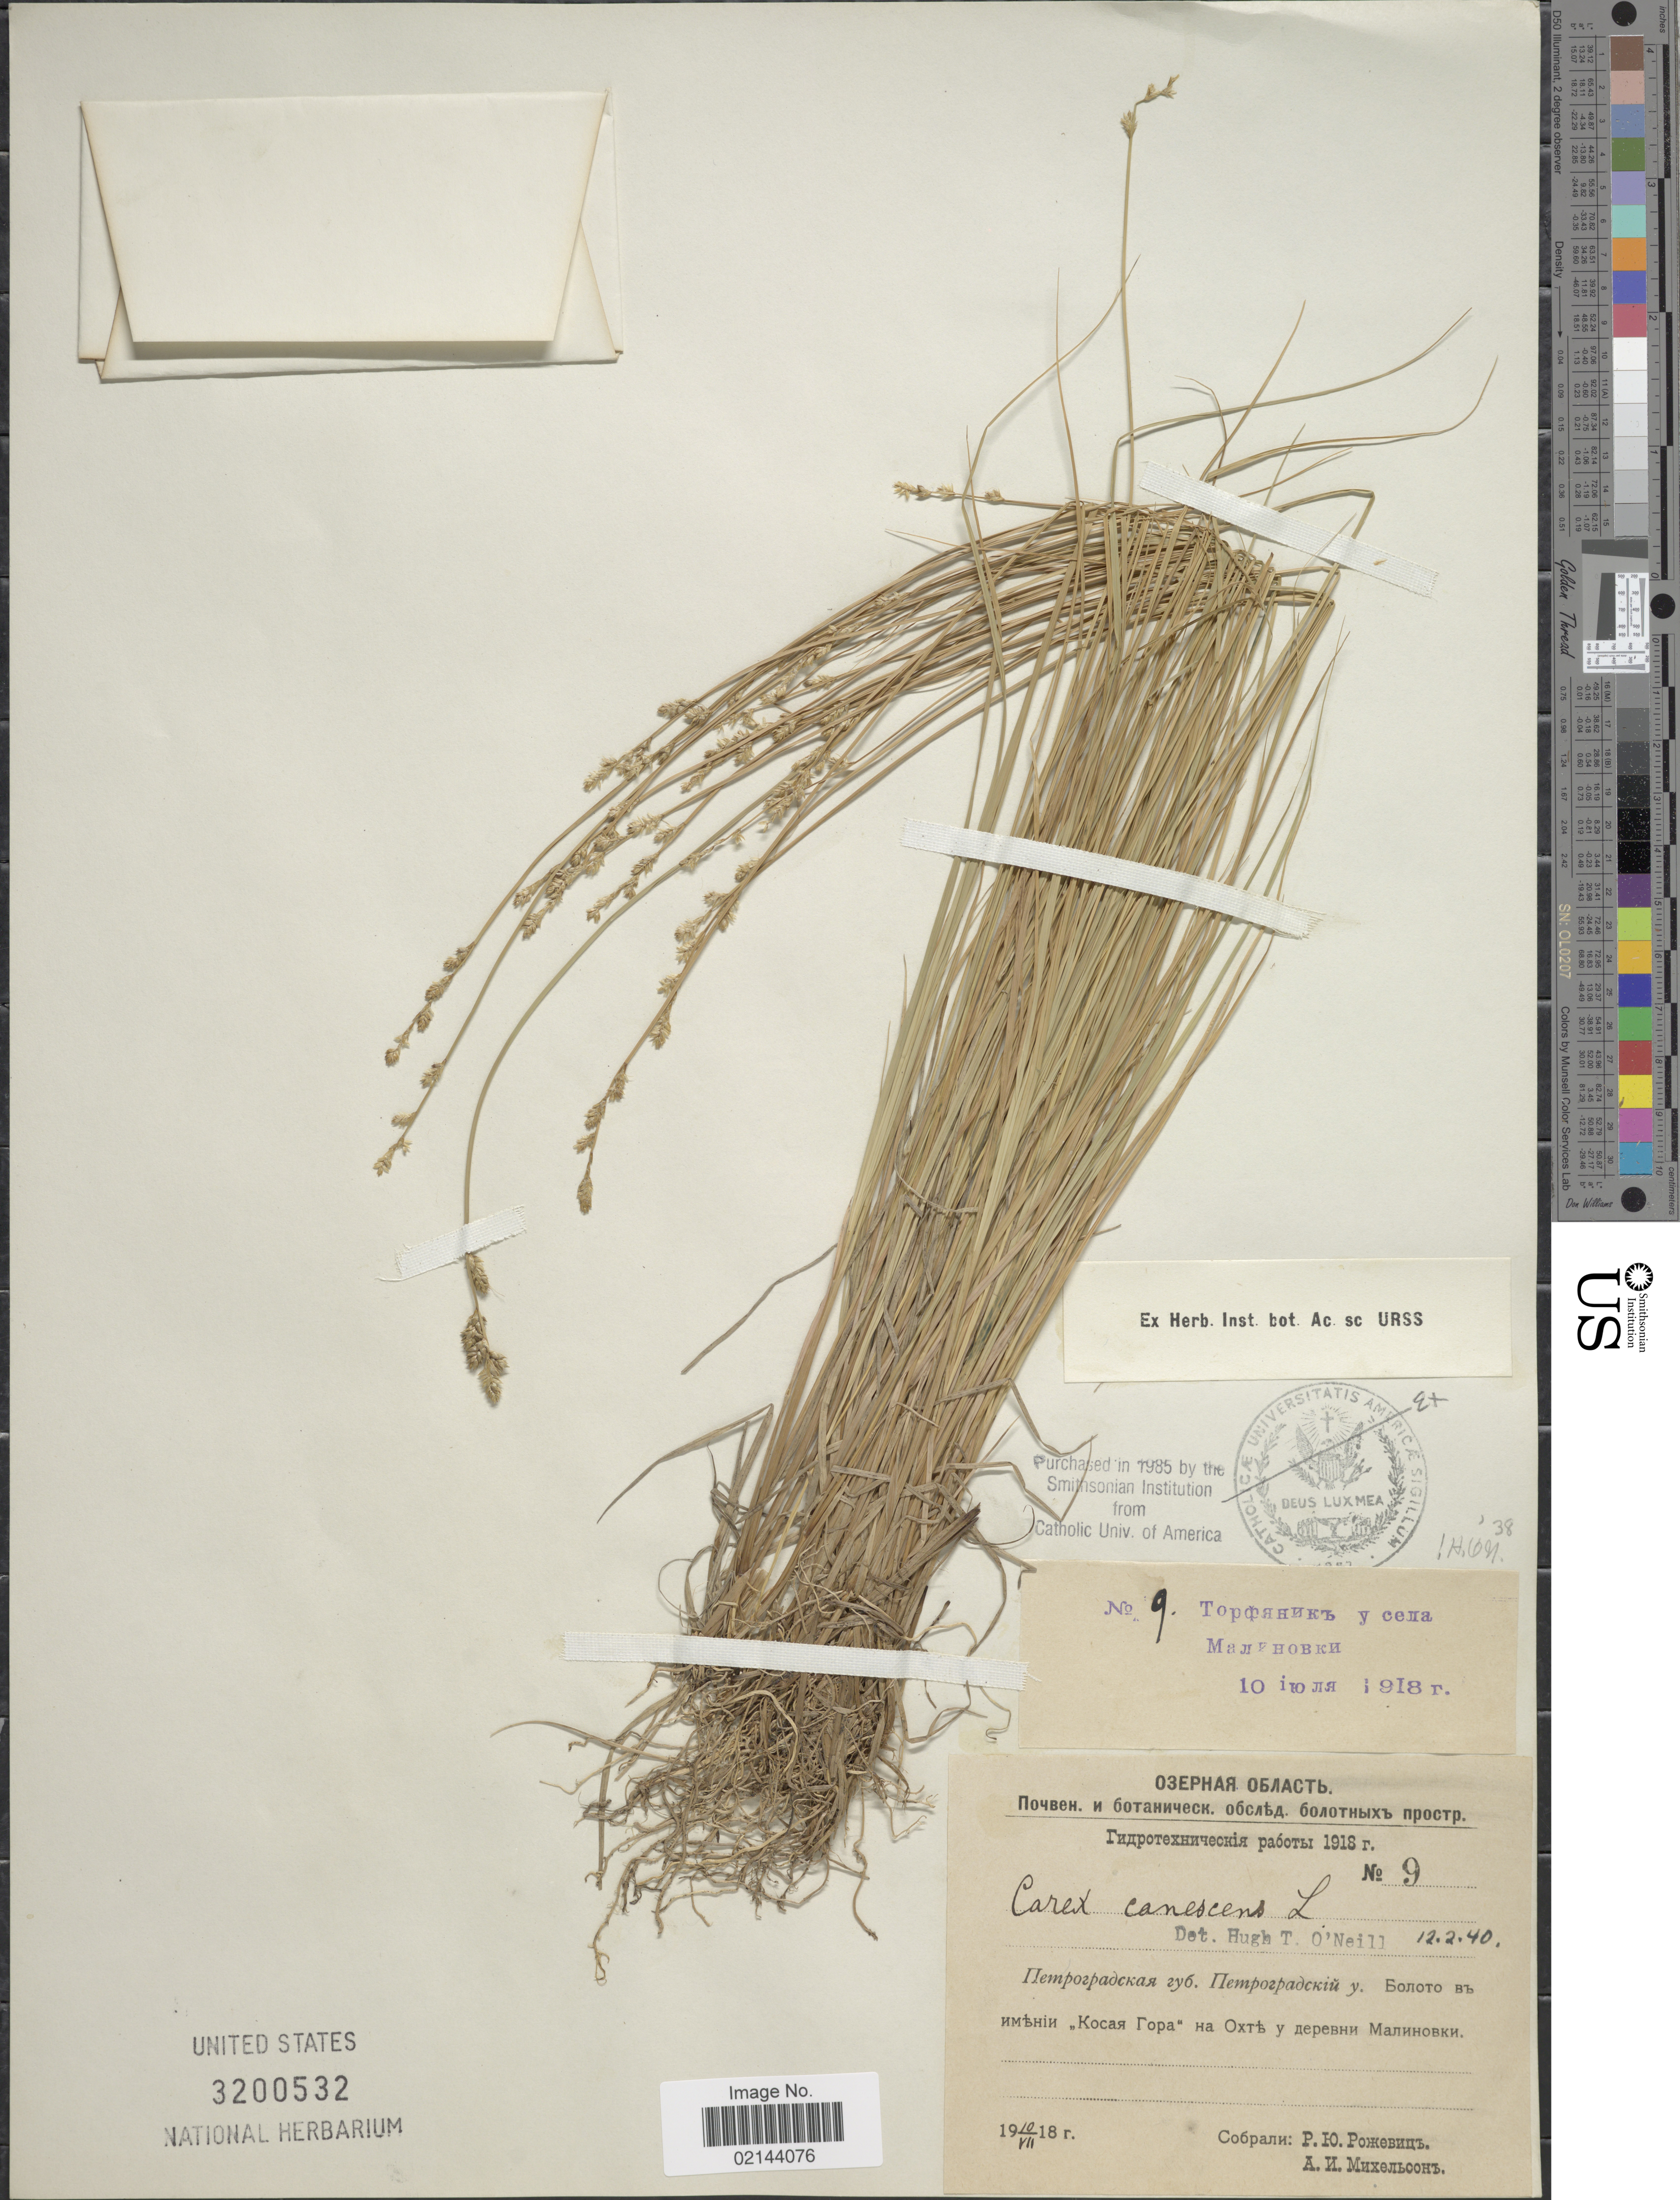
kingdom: Plantae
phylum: Tracheophyta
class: Liliopsida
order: Poales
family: Cyperaceae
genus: Carex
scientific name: Carex canescens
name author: L.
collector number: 9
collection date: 1918-07-10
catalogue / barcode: US 3200532